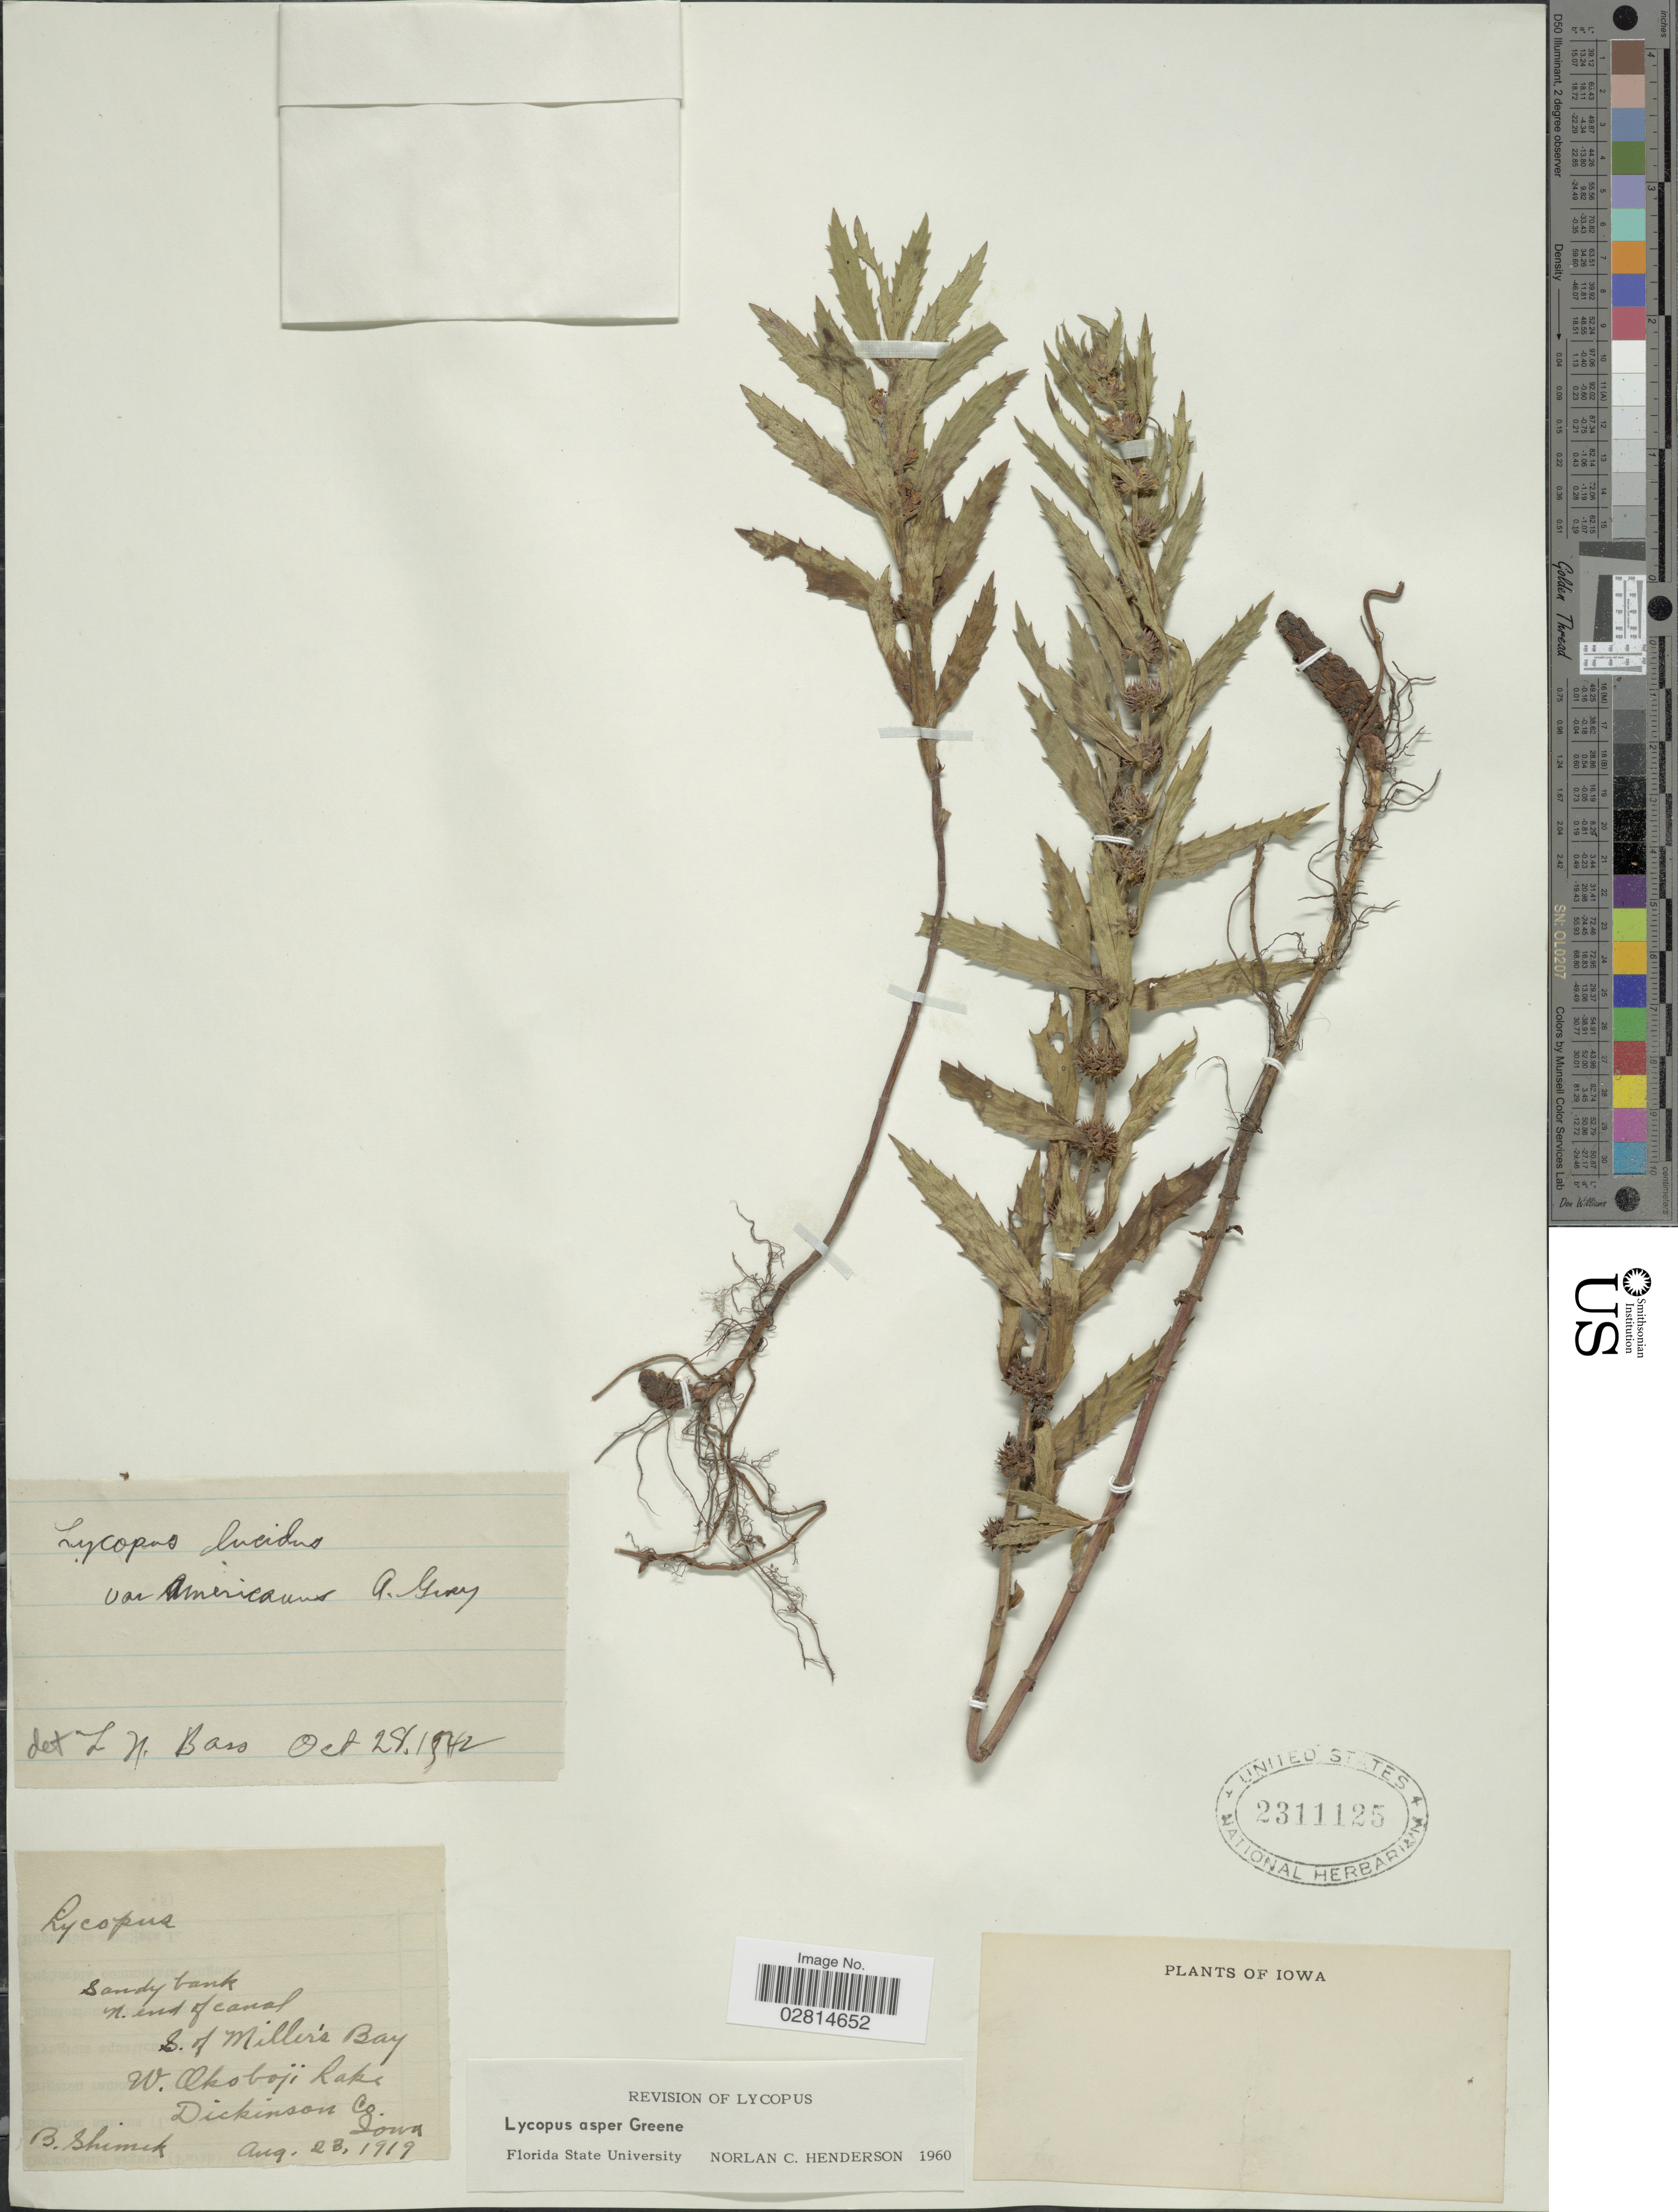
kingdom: Plantae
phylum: Tracheophyta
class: Magnoliopsida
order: Lamiales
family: Lamiaceae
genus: Lycopus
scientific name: Lycopus asper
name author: Greene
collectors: B. Shimek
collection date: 1919-08-23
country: United States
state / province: Iowa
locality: N. end of canal. S. of Miller's Bay. W. Okobaji Lake. Dickinson Co.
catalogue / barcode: US 2311125